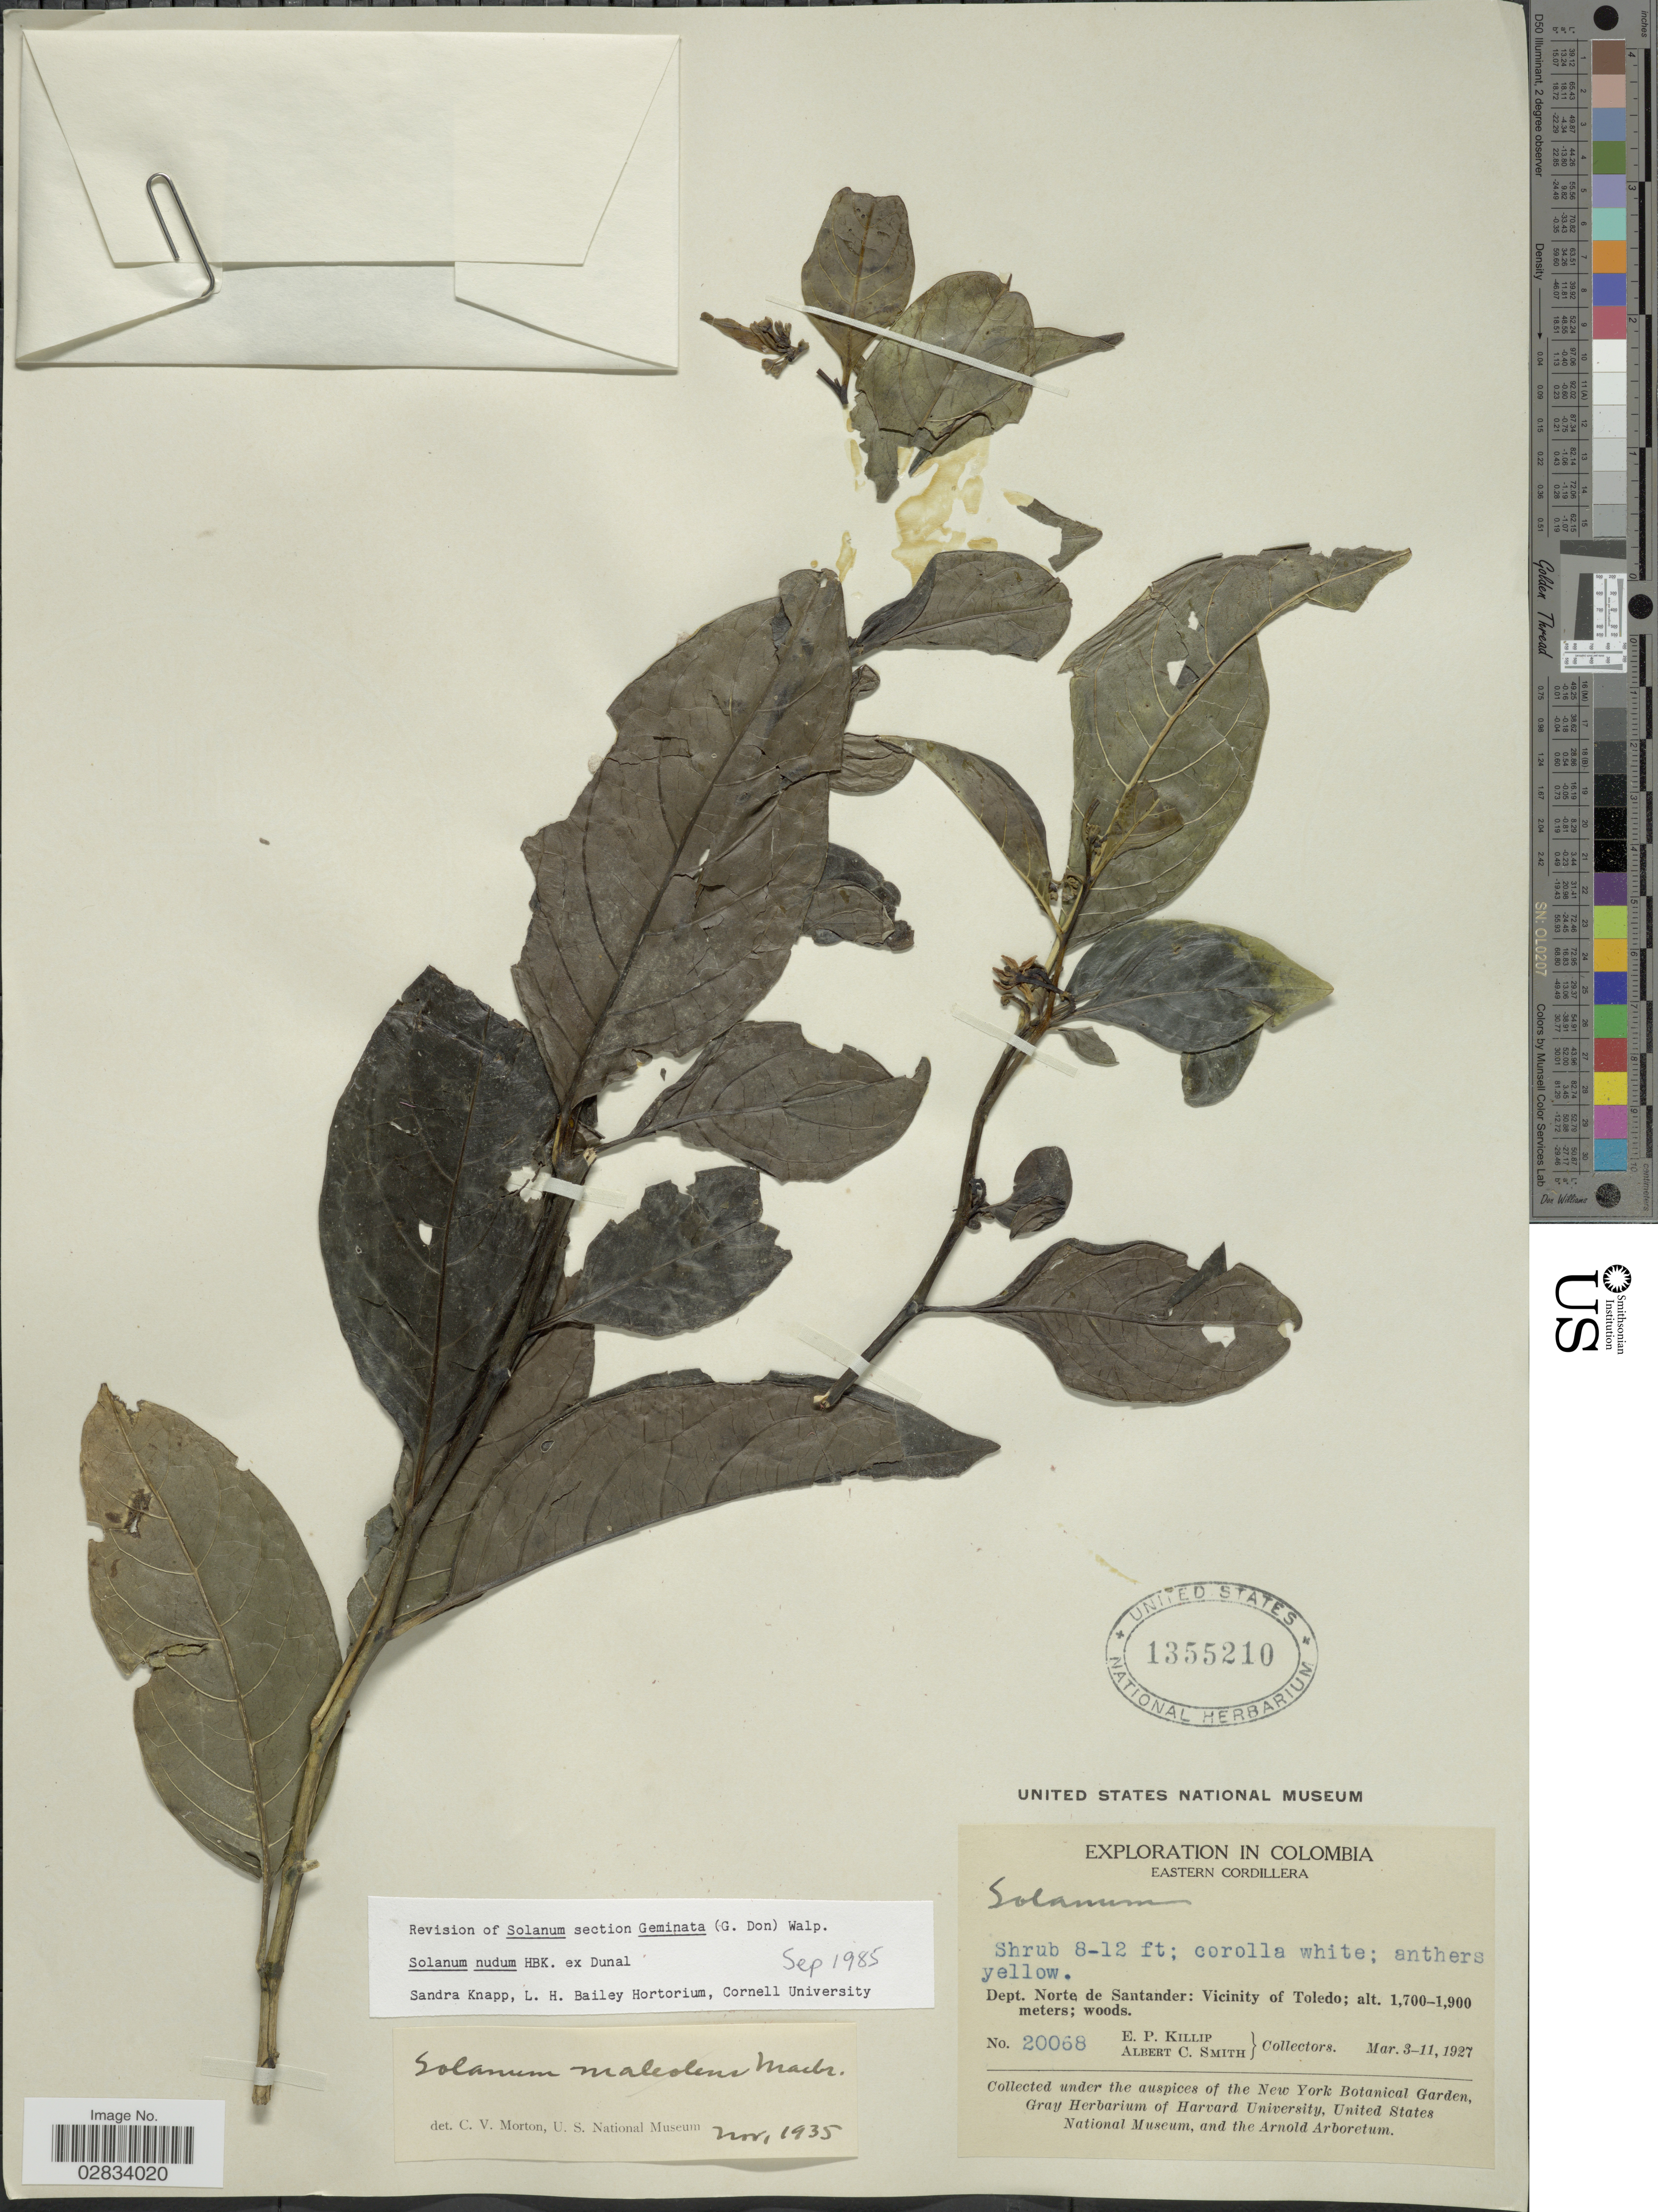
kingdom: Plantae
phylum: Tracheophyta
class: Magnoliopsida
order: Solanales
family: Solanaceae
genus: Solanum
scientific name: Solanum nudum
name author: Dunal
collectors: E. P. Killip & A. C. Smith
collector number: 20068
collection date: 1927-03-03/1927-03-11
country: Colombia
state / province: Norte de Santander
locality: Eastern Cordillera, Dept. Norte de Santander: Vicinity of Toledo.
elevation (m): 1700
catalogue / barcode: US 1355210